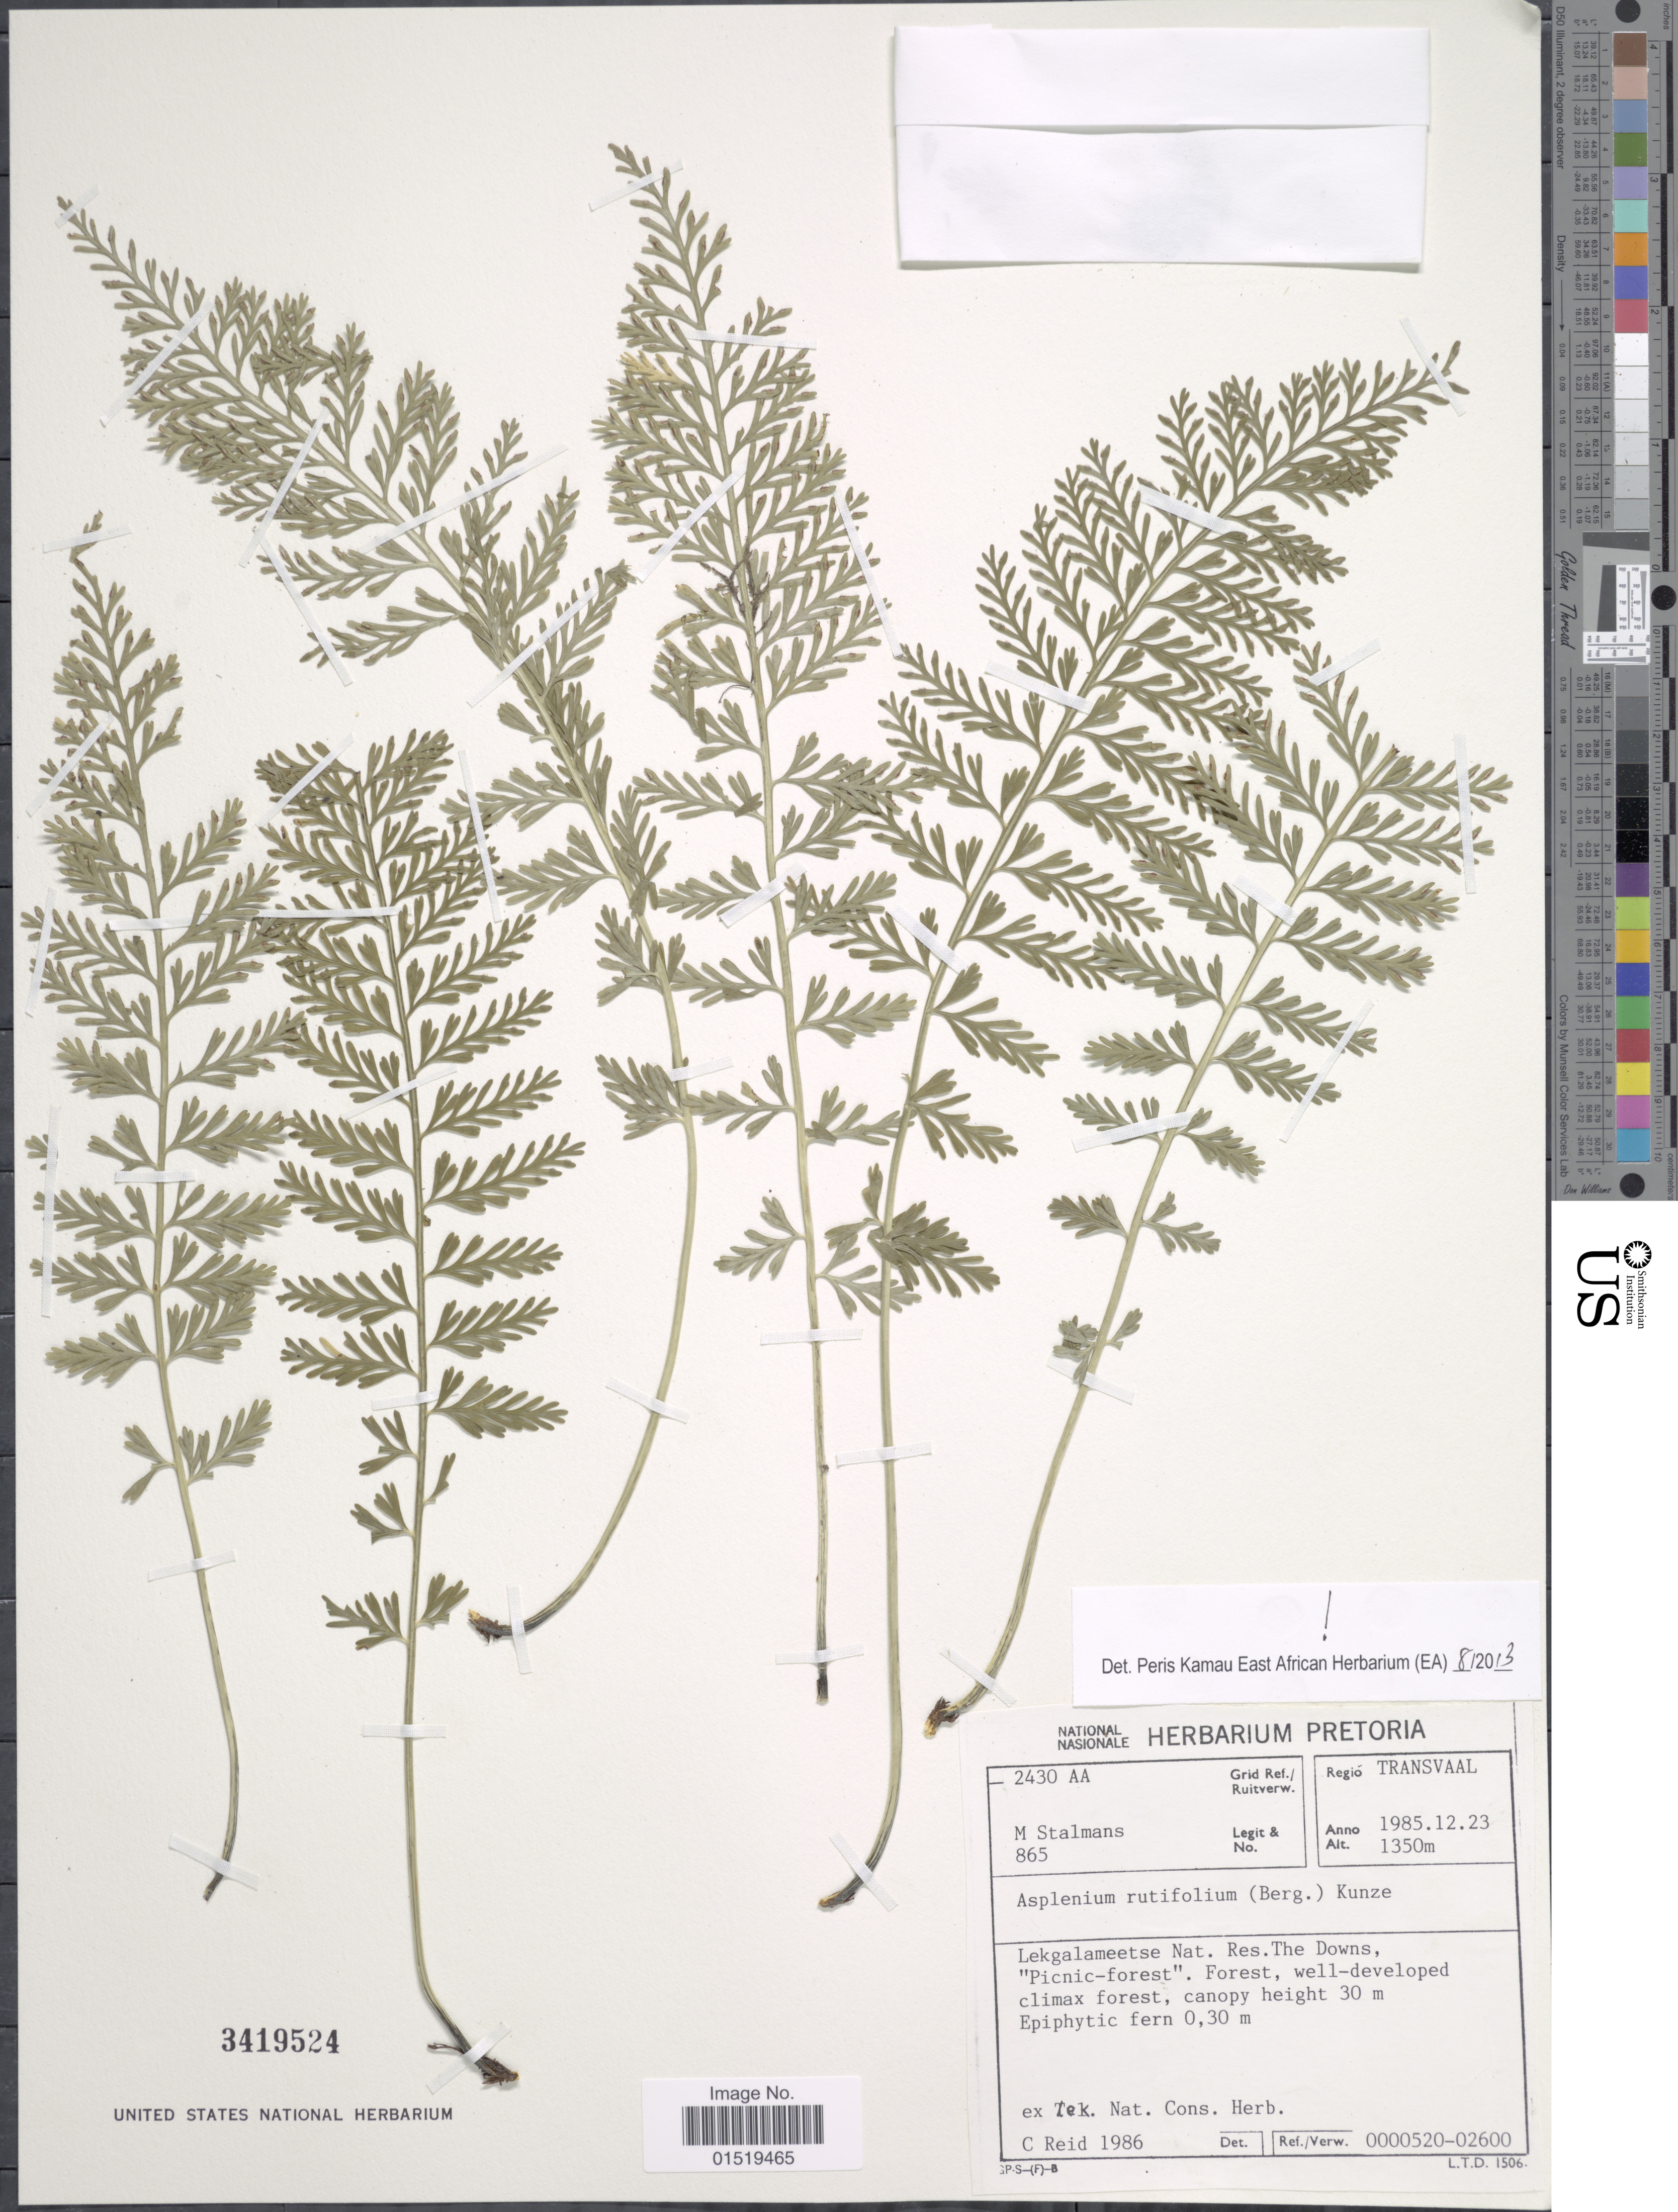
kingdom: Plantae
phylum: Tracheophyta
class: Polypodiopsida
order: Polypodiales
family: Aspleniaceae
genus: Asplenium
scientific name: Asplenium rutifolium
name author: (P.J. Bergius) Kunze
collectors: M. Stalmans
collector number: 865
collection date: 1985-12-23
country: South Africa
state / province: Limpopo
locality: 2430 AA. Regio Transvaal. Lekgalameetse Nat. Res. The Downs, "Picnic-forest".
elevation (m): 1350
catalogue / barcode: US 3419524